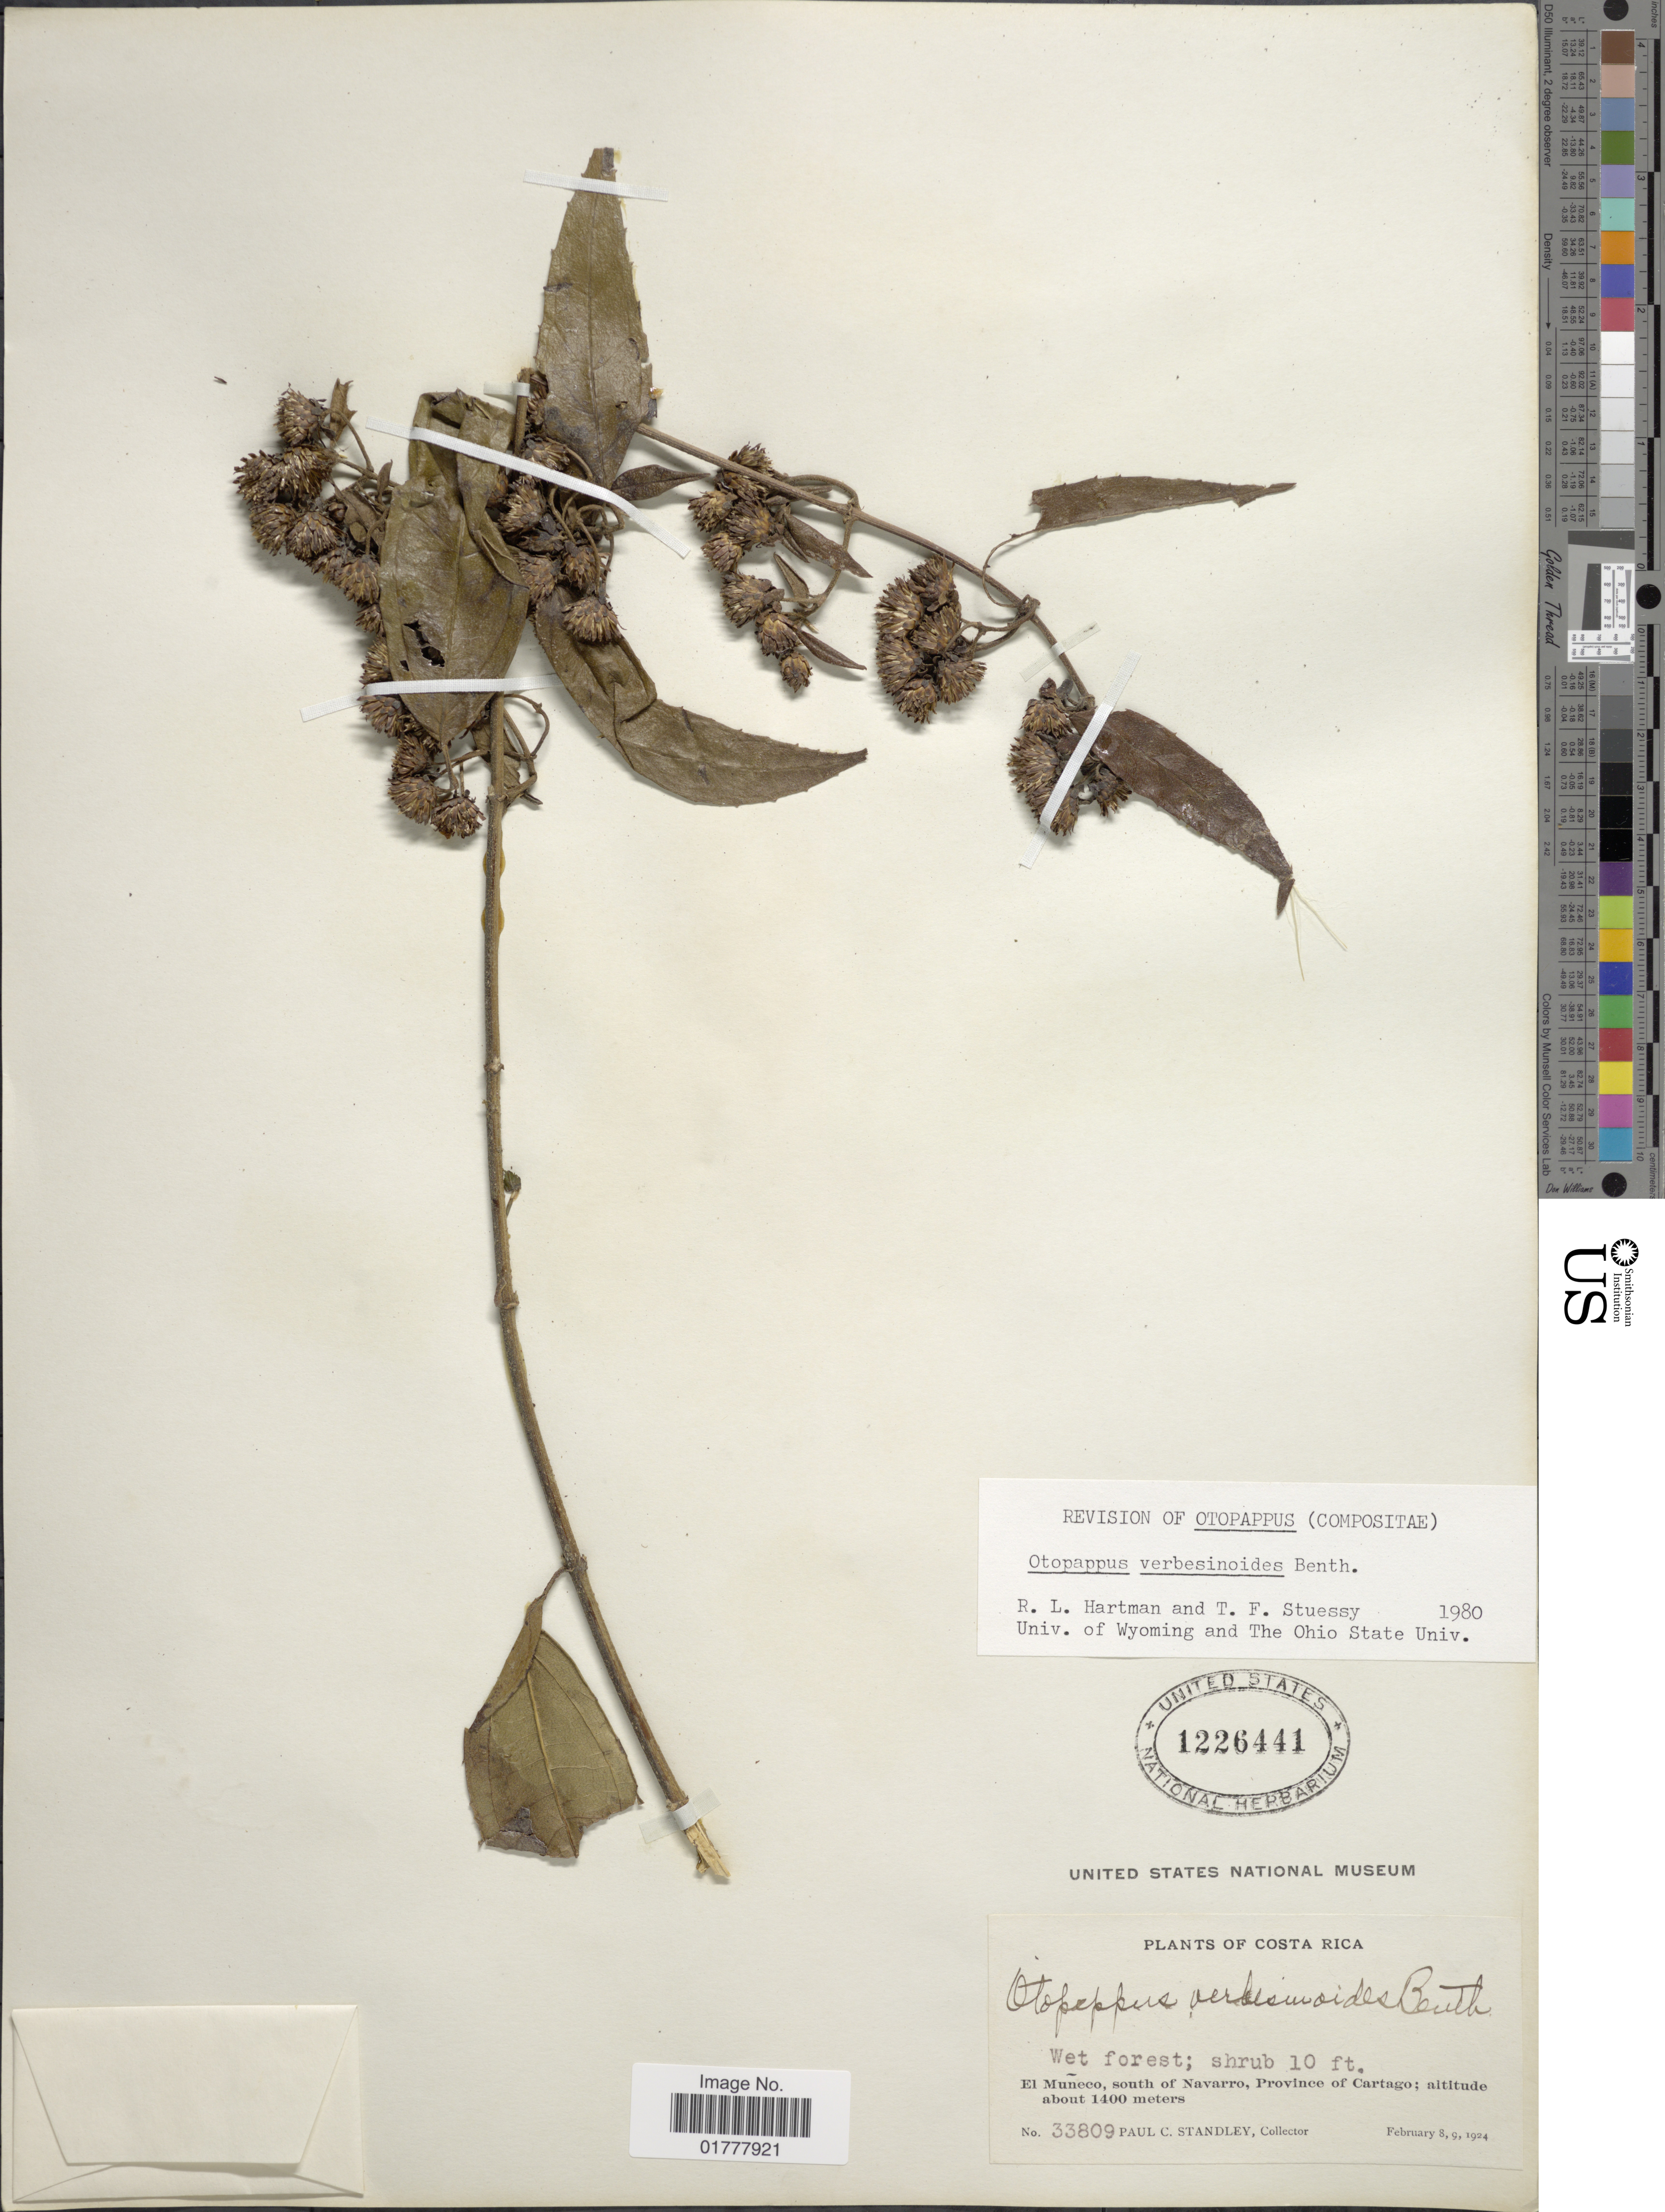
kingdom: Plantae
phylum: Tracheophyta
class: Magnoliopsida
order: Asterales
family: Asteraceae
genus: Otopappus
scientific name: Otopappus verbesinoides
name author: Benth.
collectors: P. C. Standley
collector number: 33809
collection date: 1924-02-08/1924-02-09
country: Costa Rica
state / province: Cartago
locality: El Muneco, south of Navarro, Province of Cartago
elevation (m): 1400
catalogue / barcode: US 1226441